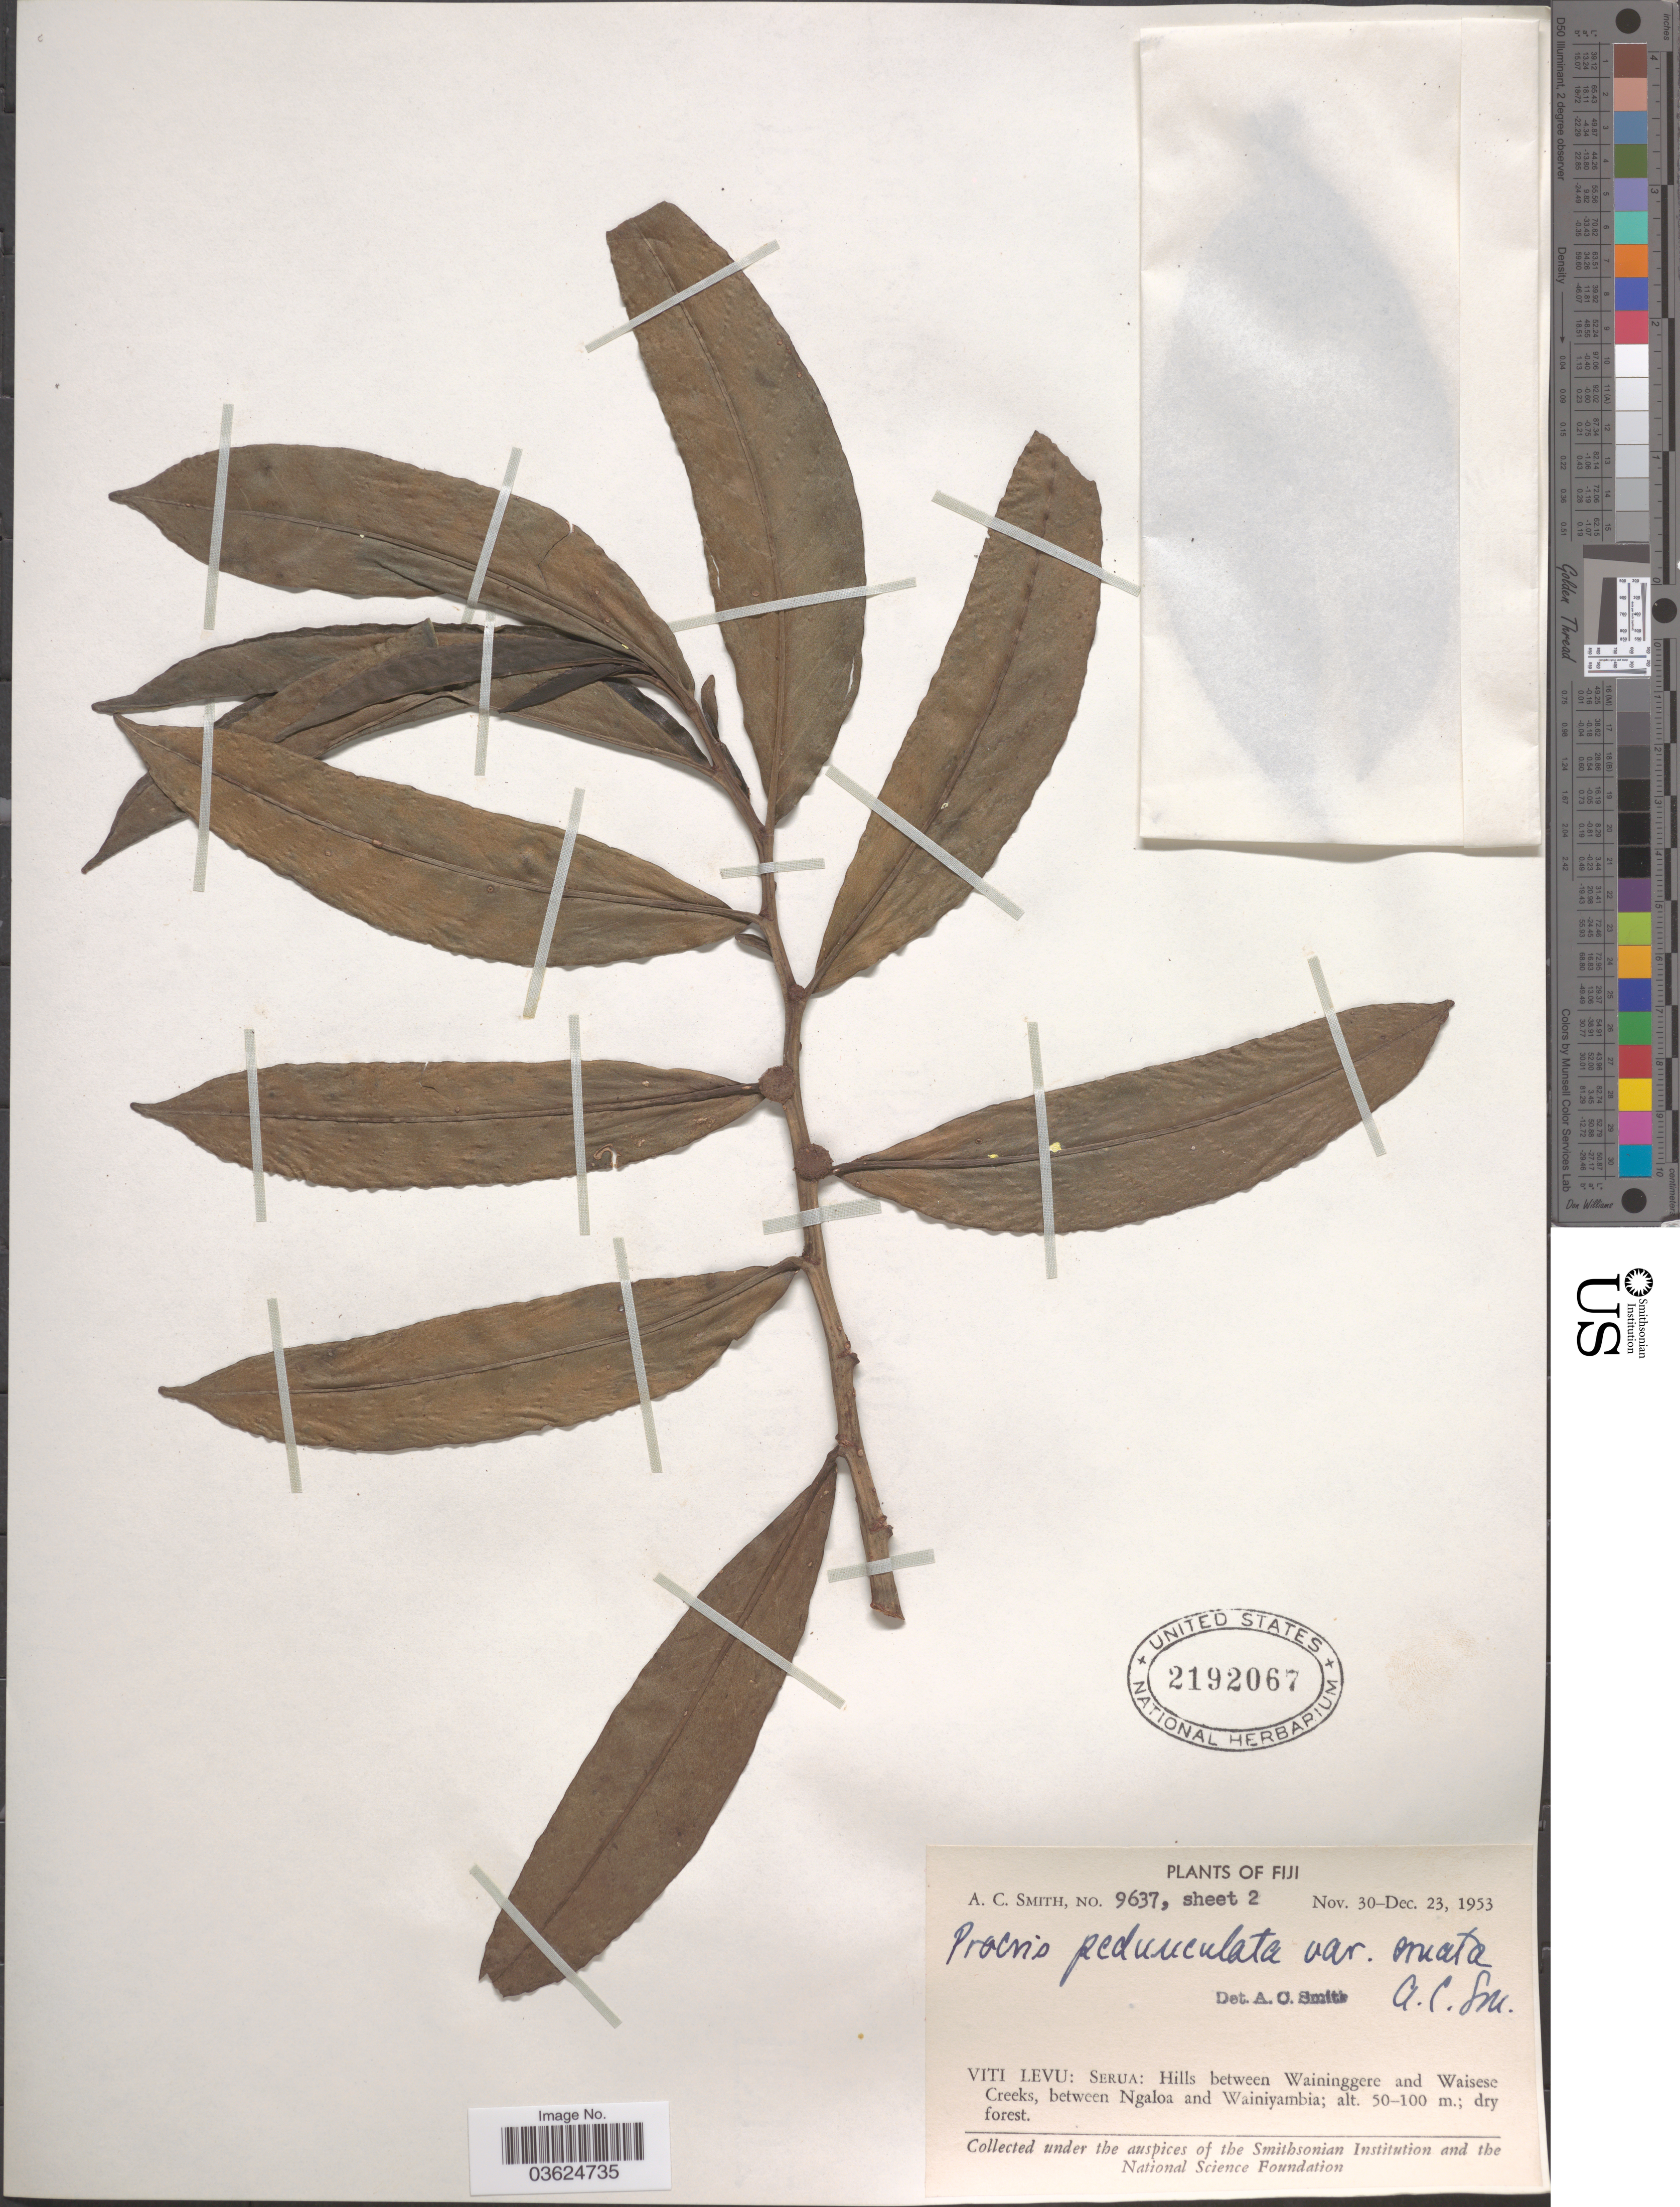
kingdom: Plantae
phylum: Tracheophyta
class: Magnoliopsida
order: Rosales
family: Urticaceae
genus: Procris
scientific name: Procris pedunculata var. ornata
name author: A.C. Sm.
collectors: A. C. Smith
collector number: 9637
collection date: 1953-11-30/1953-12-23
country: Fiji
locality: Viti Levu: Serua: Hills between Waininggere and Waisese Creeks, between Ngaloa and Wainiyambia.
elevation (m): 50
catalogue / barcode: US 2192067